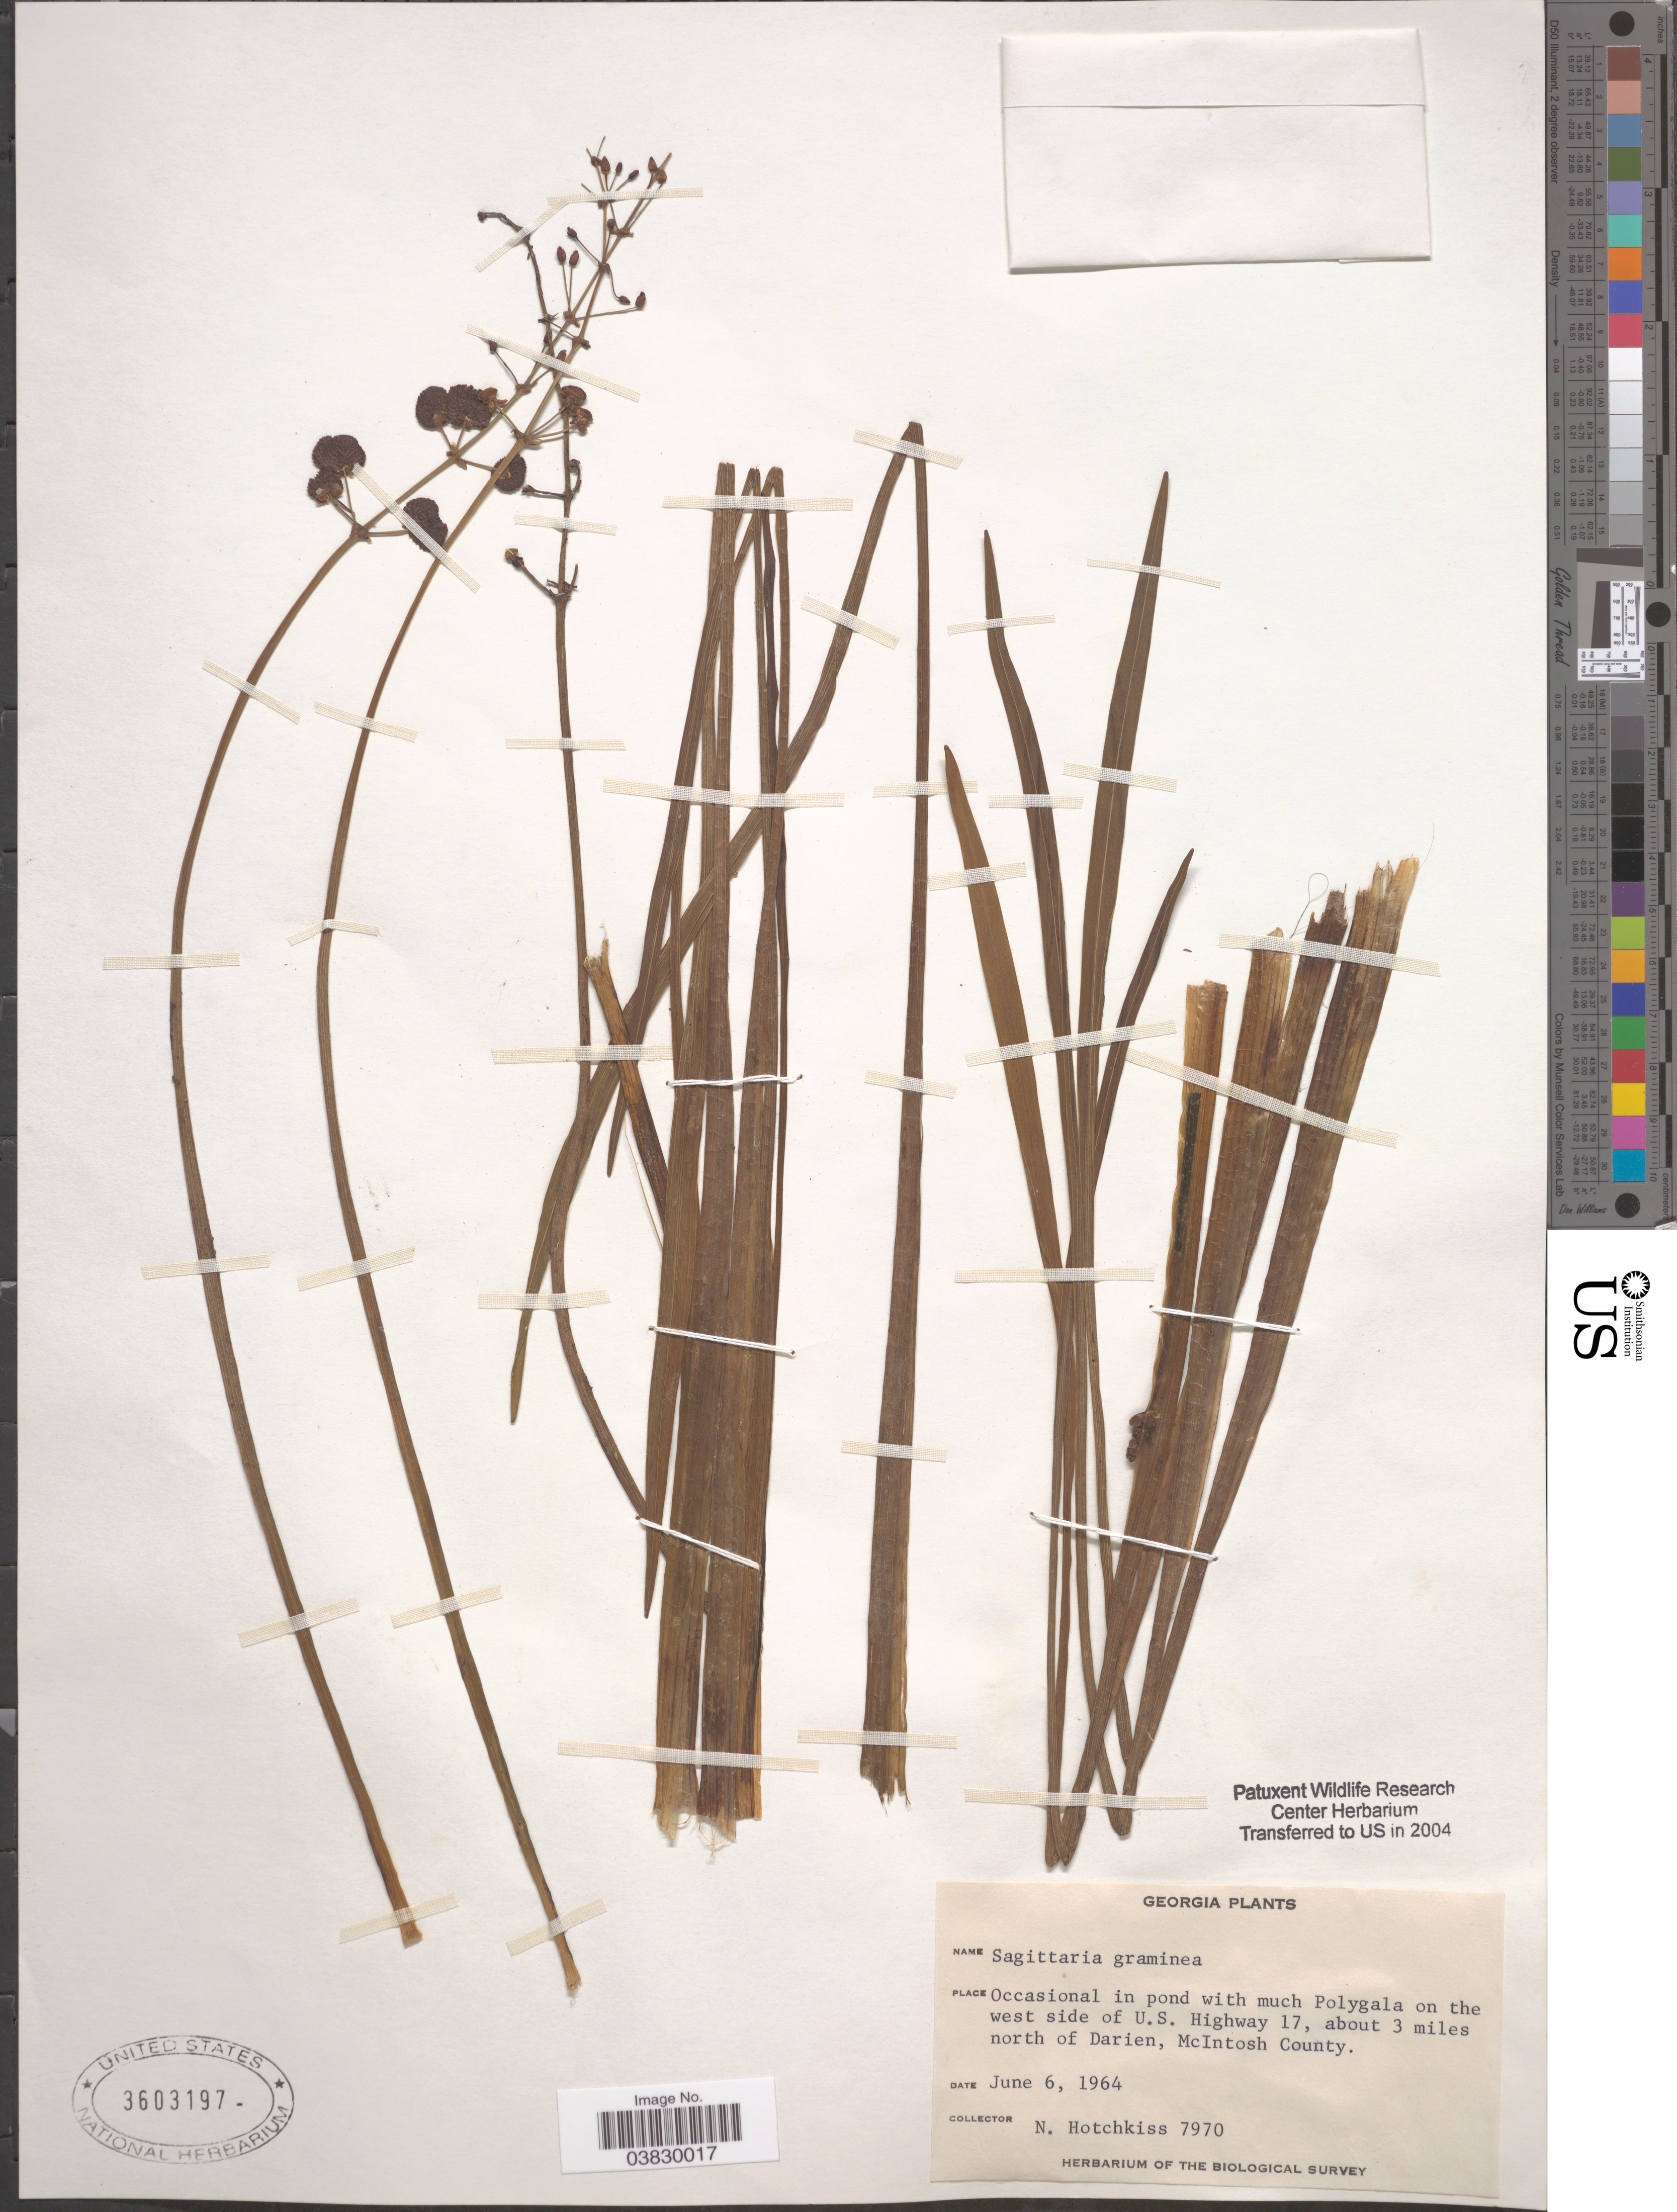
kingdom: Plantae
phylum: Tracheophyta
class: Liliopsida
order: Alismatales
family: Alismataceae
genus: Sagittaria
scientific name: Sagittaria graminea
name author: Michx.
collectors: N. Hotchkiss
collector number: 7970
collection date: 1964-06-06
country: United States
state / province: Georgia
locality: Occasional in pond with much Polygala on the west side of U.S. Highway 17, about 3 miles north of Darien, McIntosh County.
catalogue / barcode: US 3603197